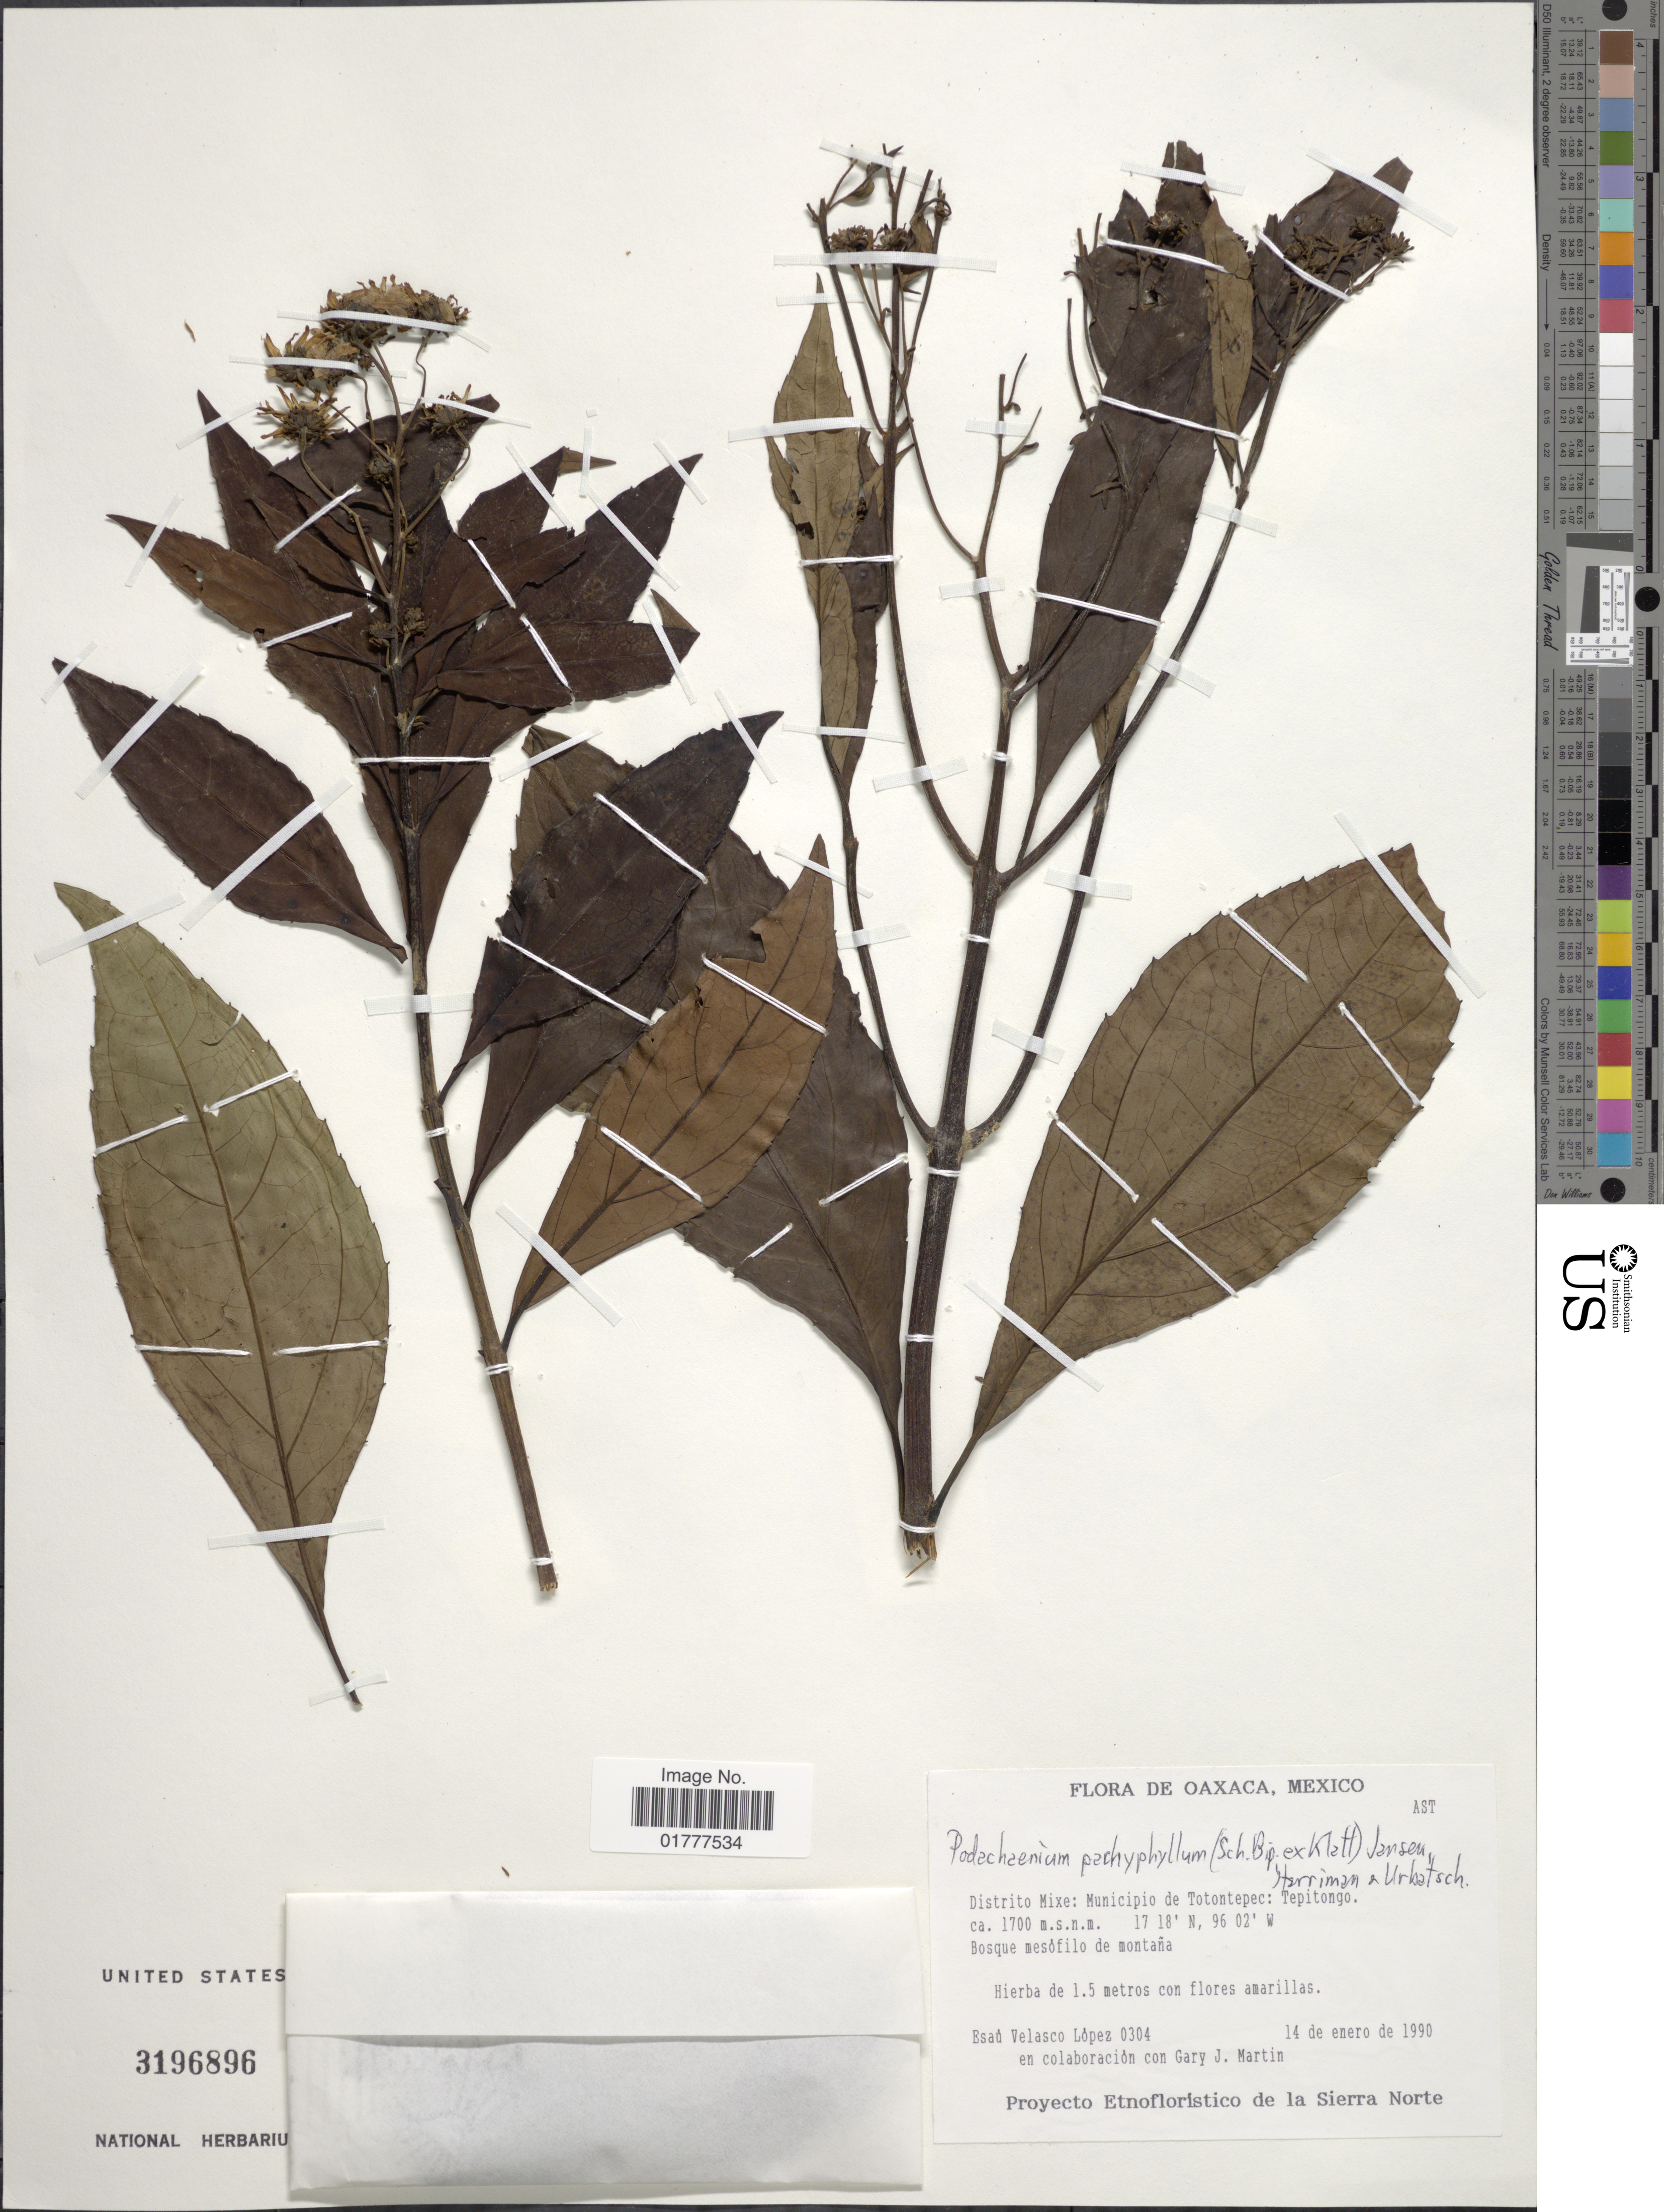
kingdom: Plantae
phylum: Tracheophyta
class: Magnoliopsida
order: Asterales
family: Asteraceae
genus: Podachaenium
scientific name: Podachaenium pachyphyllum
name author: (Sch. Bip. ex Klatt) Jansen et al.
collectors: E. Lopez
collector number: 0304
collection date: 1990-01-14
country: Mexico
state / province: Oaxaca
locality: Oaxaca. Mexico. Distrito Mixe: Municipio de Totontepec: Tepitingo.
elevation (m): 1700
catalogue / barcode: US 3196896